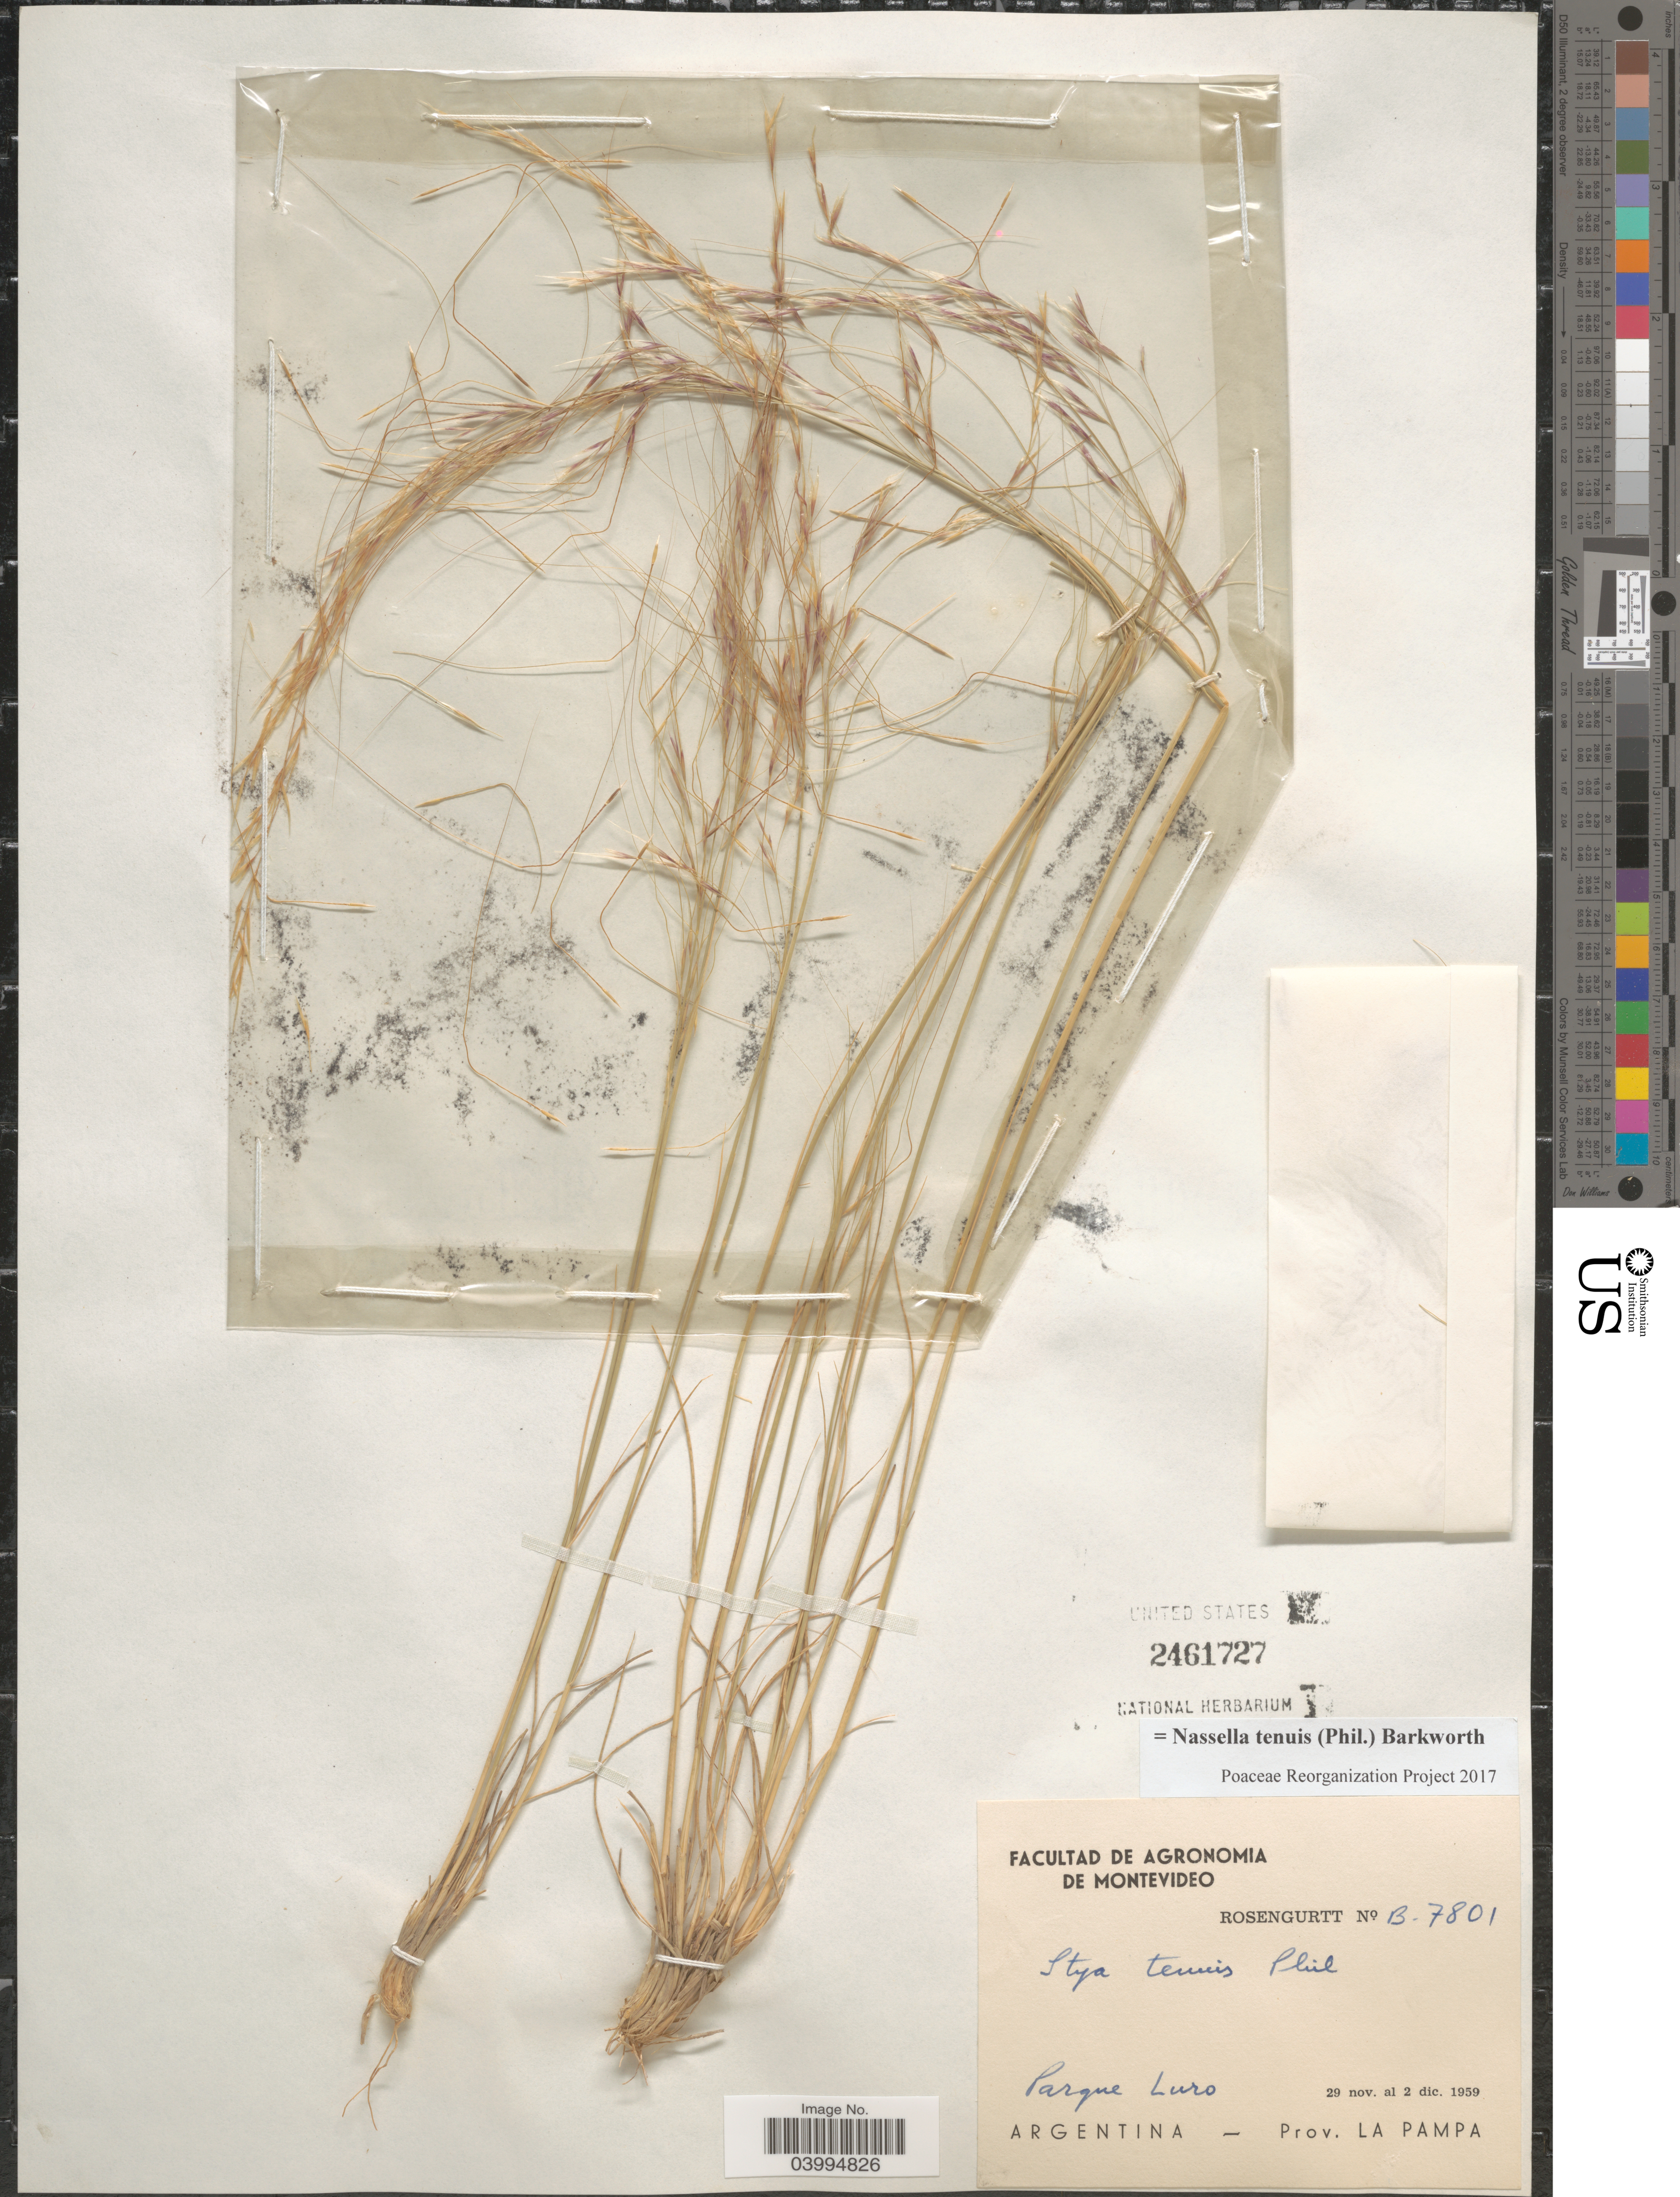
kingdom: Plantae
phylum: Tracheophyta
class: Liliopsida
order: Poales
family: Poaceae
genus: Nassella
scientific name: Nassella tenuis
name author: (Phil.) Barkworth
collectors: Rosengurtt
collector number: B-7801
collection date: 1959-11-29/1959-12-02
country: Argentina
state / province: La Pampa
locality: Parque Luro.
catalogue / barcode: US 2461727